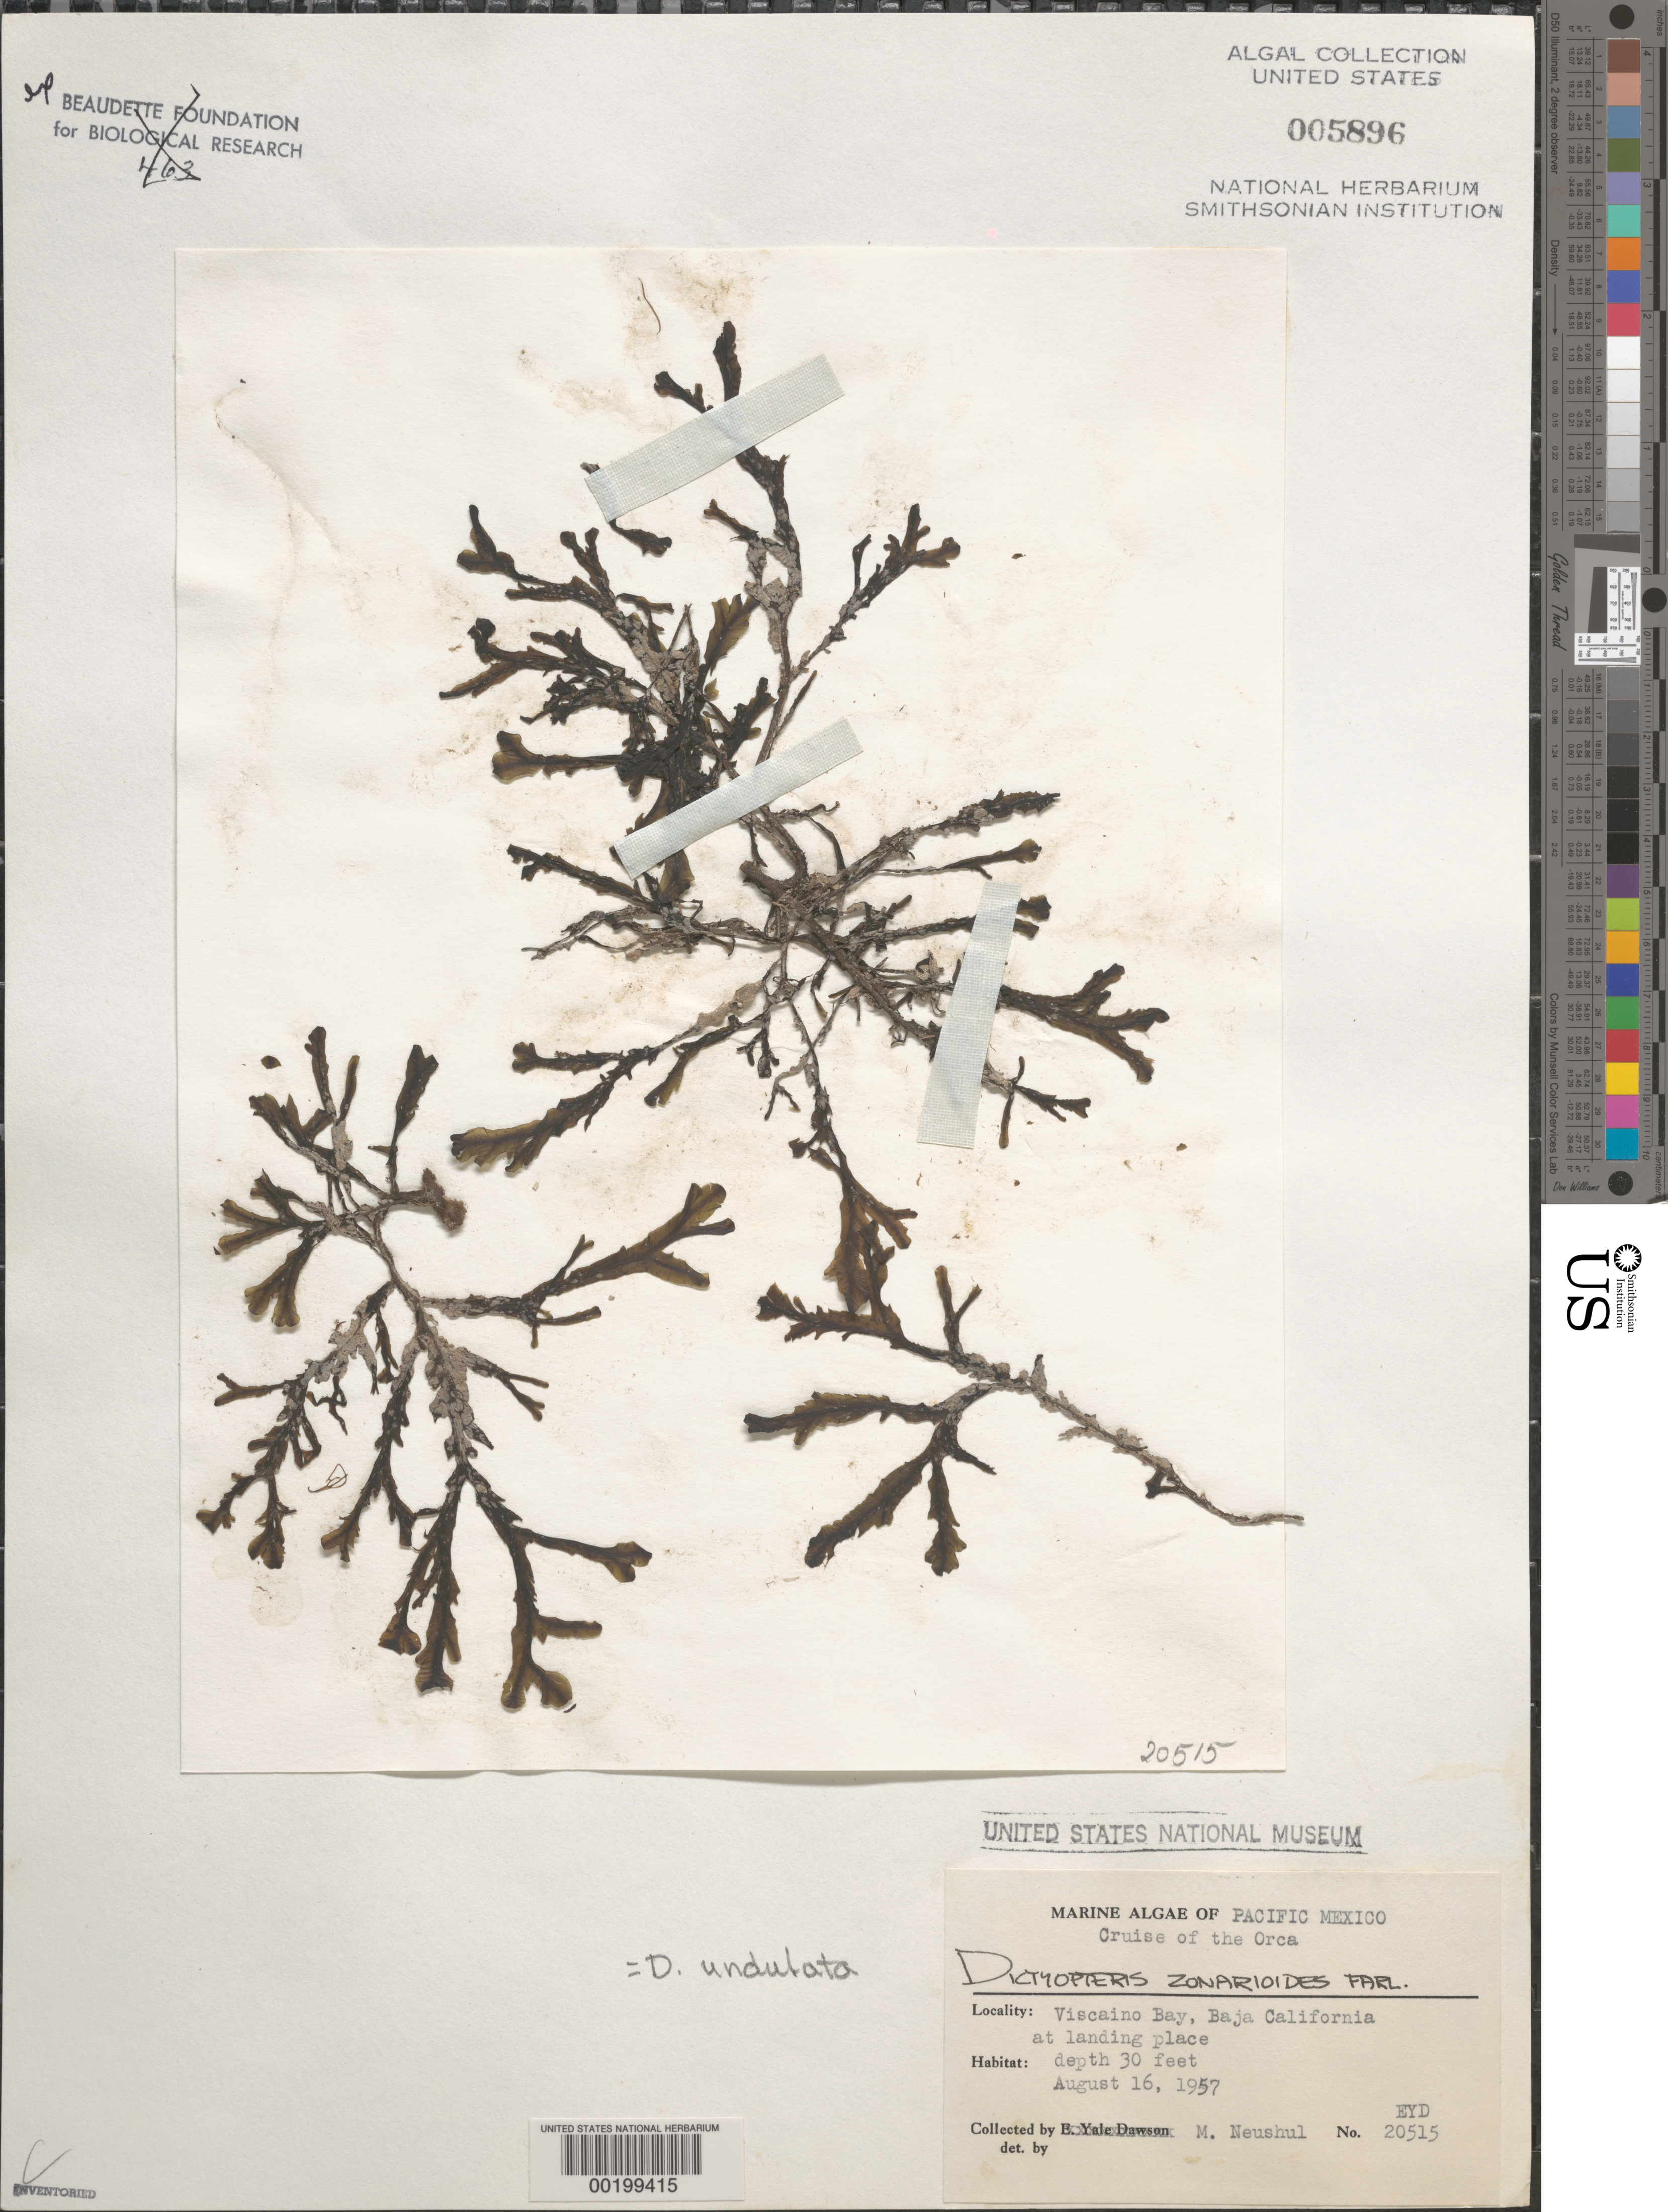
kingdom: Chromista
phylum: Ochrophyta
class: Phaeophyceae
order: Dictyotales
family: Dictyotaceae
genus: Dictyopteris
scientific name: Dictyopteris undulata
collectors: M. Neushul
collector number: EYD 20515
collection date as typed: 16 Aug 1957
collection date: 1957-08-16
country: Mexico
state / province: Baja California Norte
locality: Bahia Sebastian Vizcaino (Viscaino Bay)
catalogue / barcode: US 5896